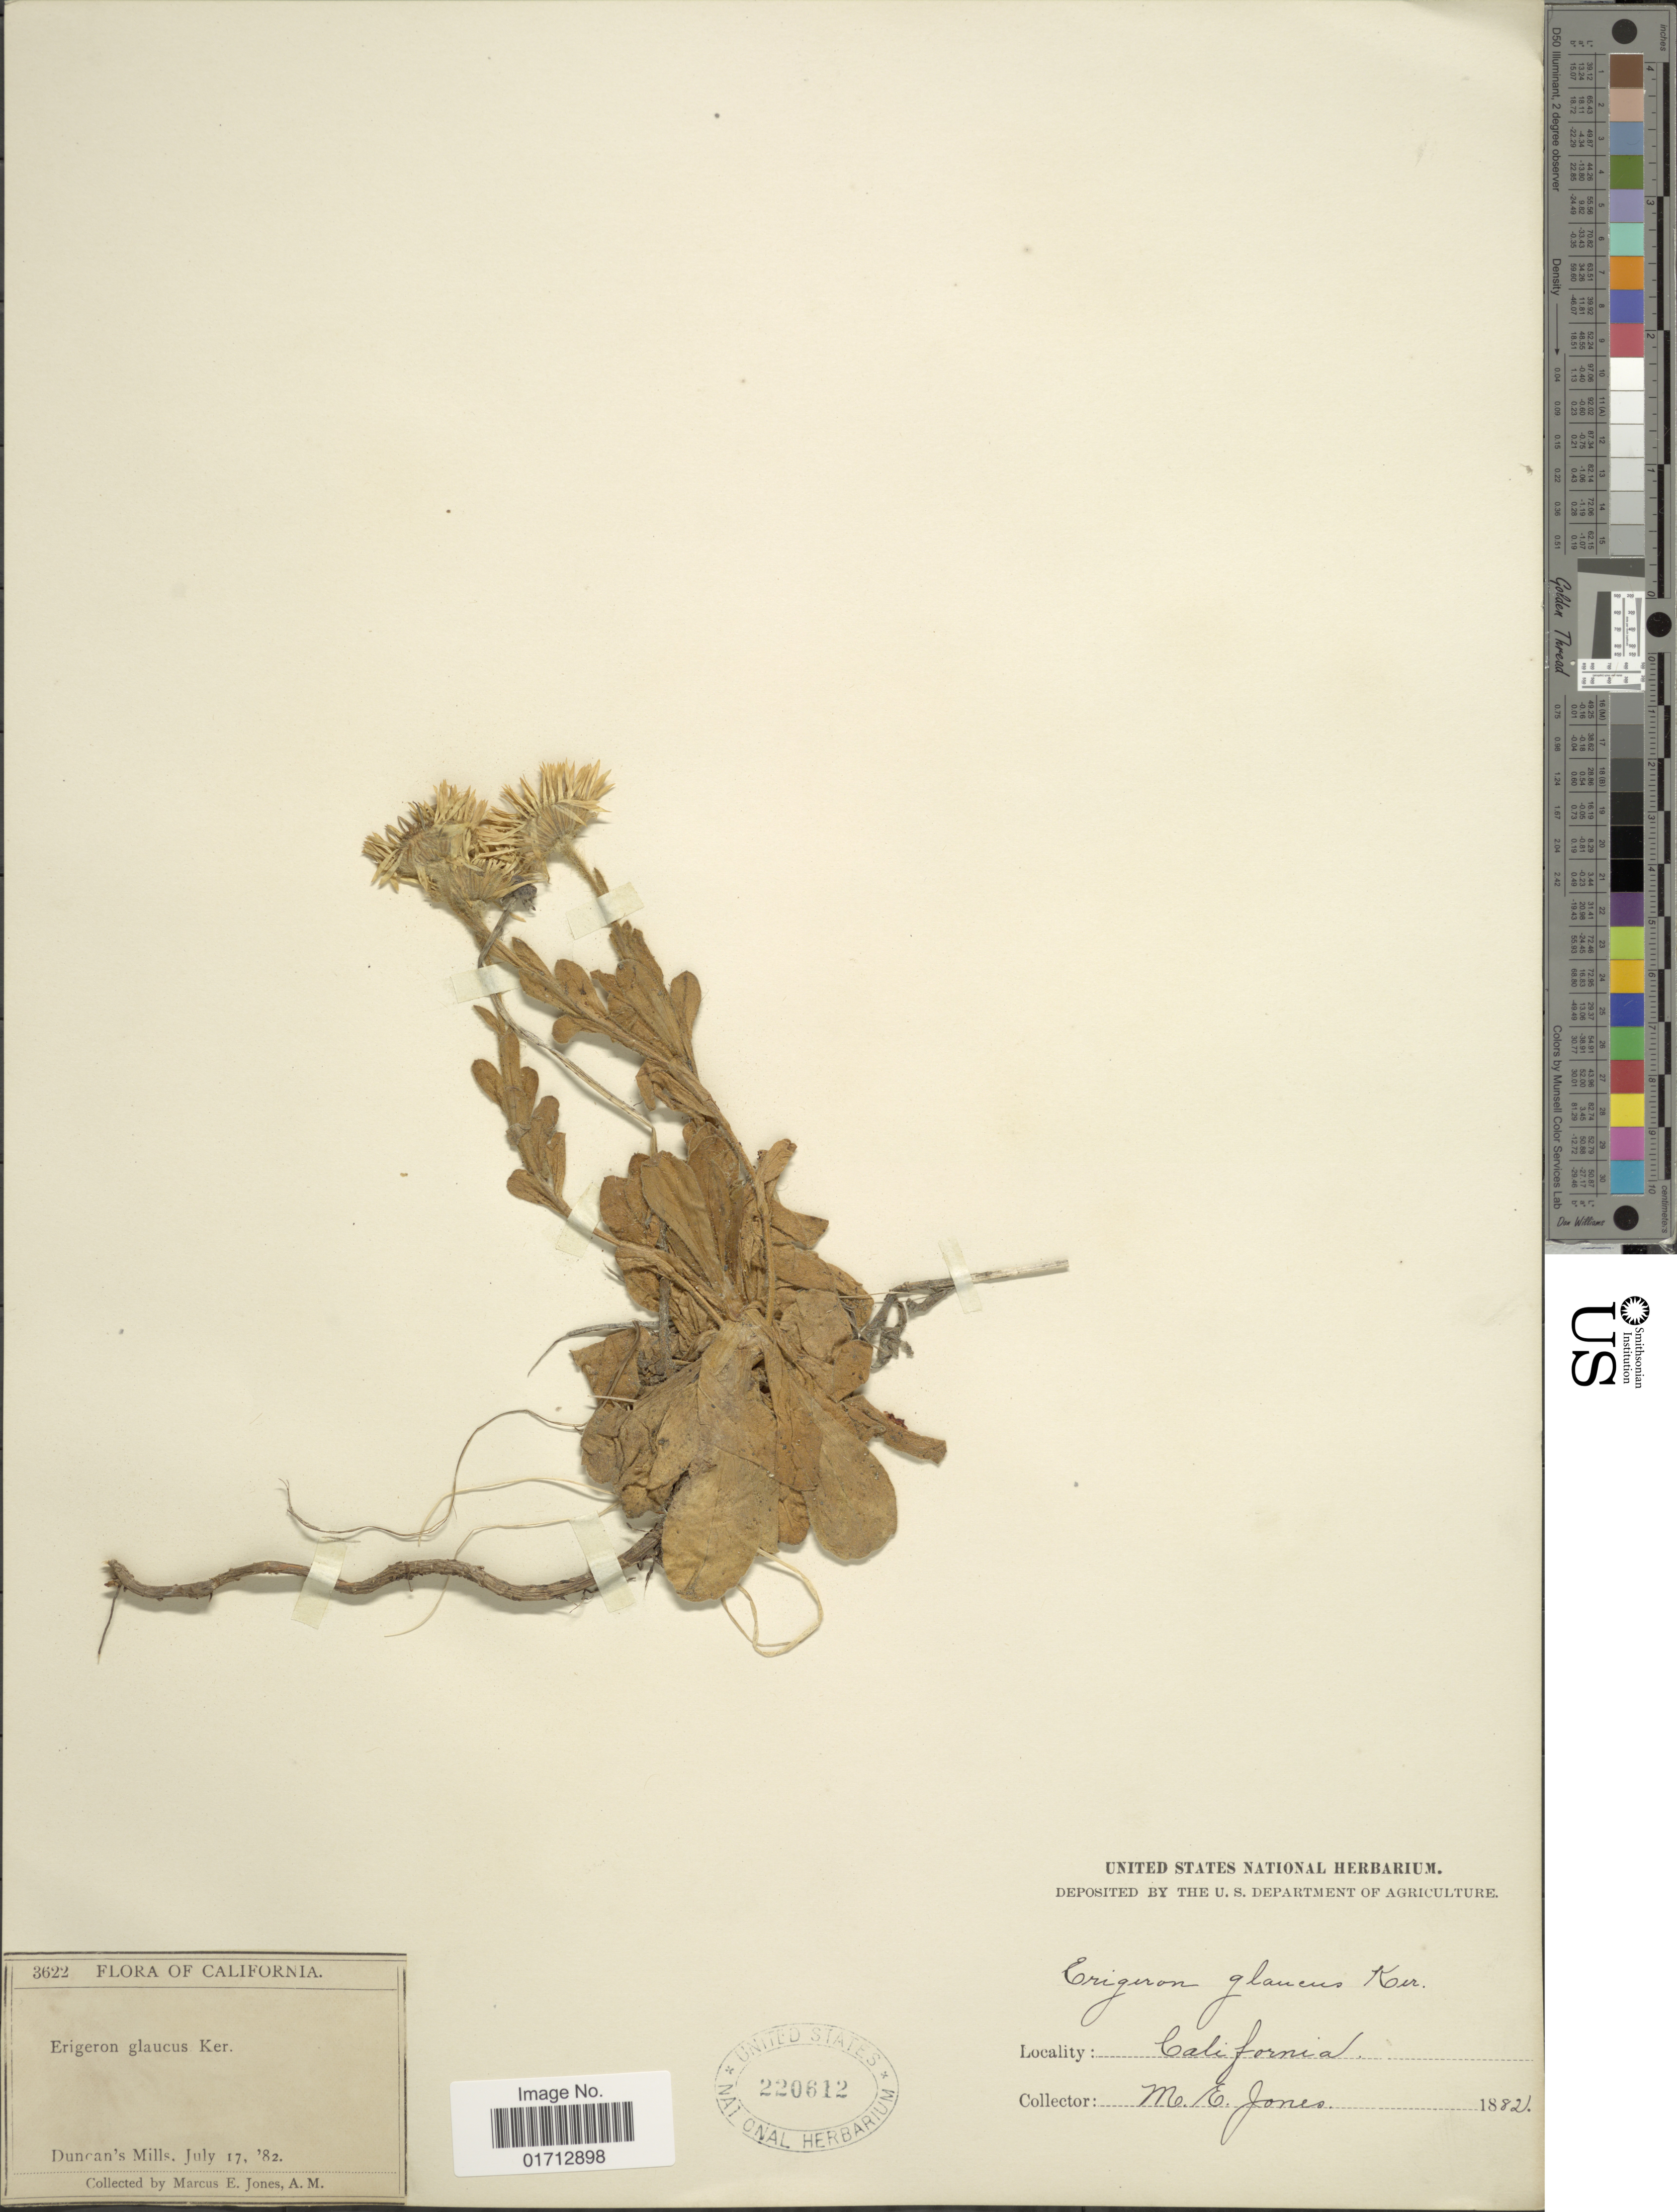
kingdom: Plantae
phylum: Tracheophyta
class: Magnoliopsida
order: Asterales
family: Asteraceae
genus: Erigeron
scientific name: Erigeron glaucus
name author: Ker Gawl.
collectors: M. E. Jones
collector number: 3622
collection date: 1882-07-17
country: United States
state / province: California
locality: Duncan's Mills.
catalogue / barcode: US 220612